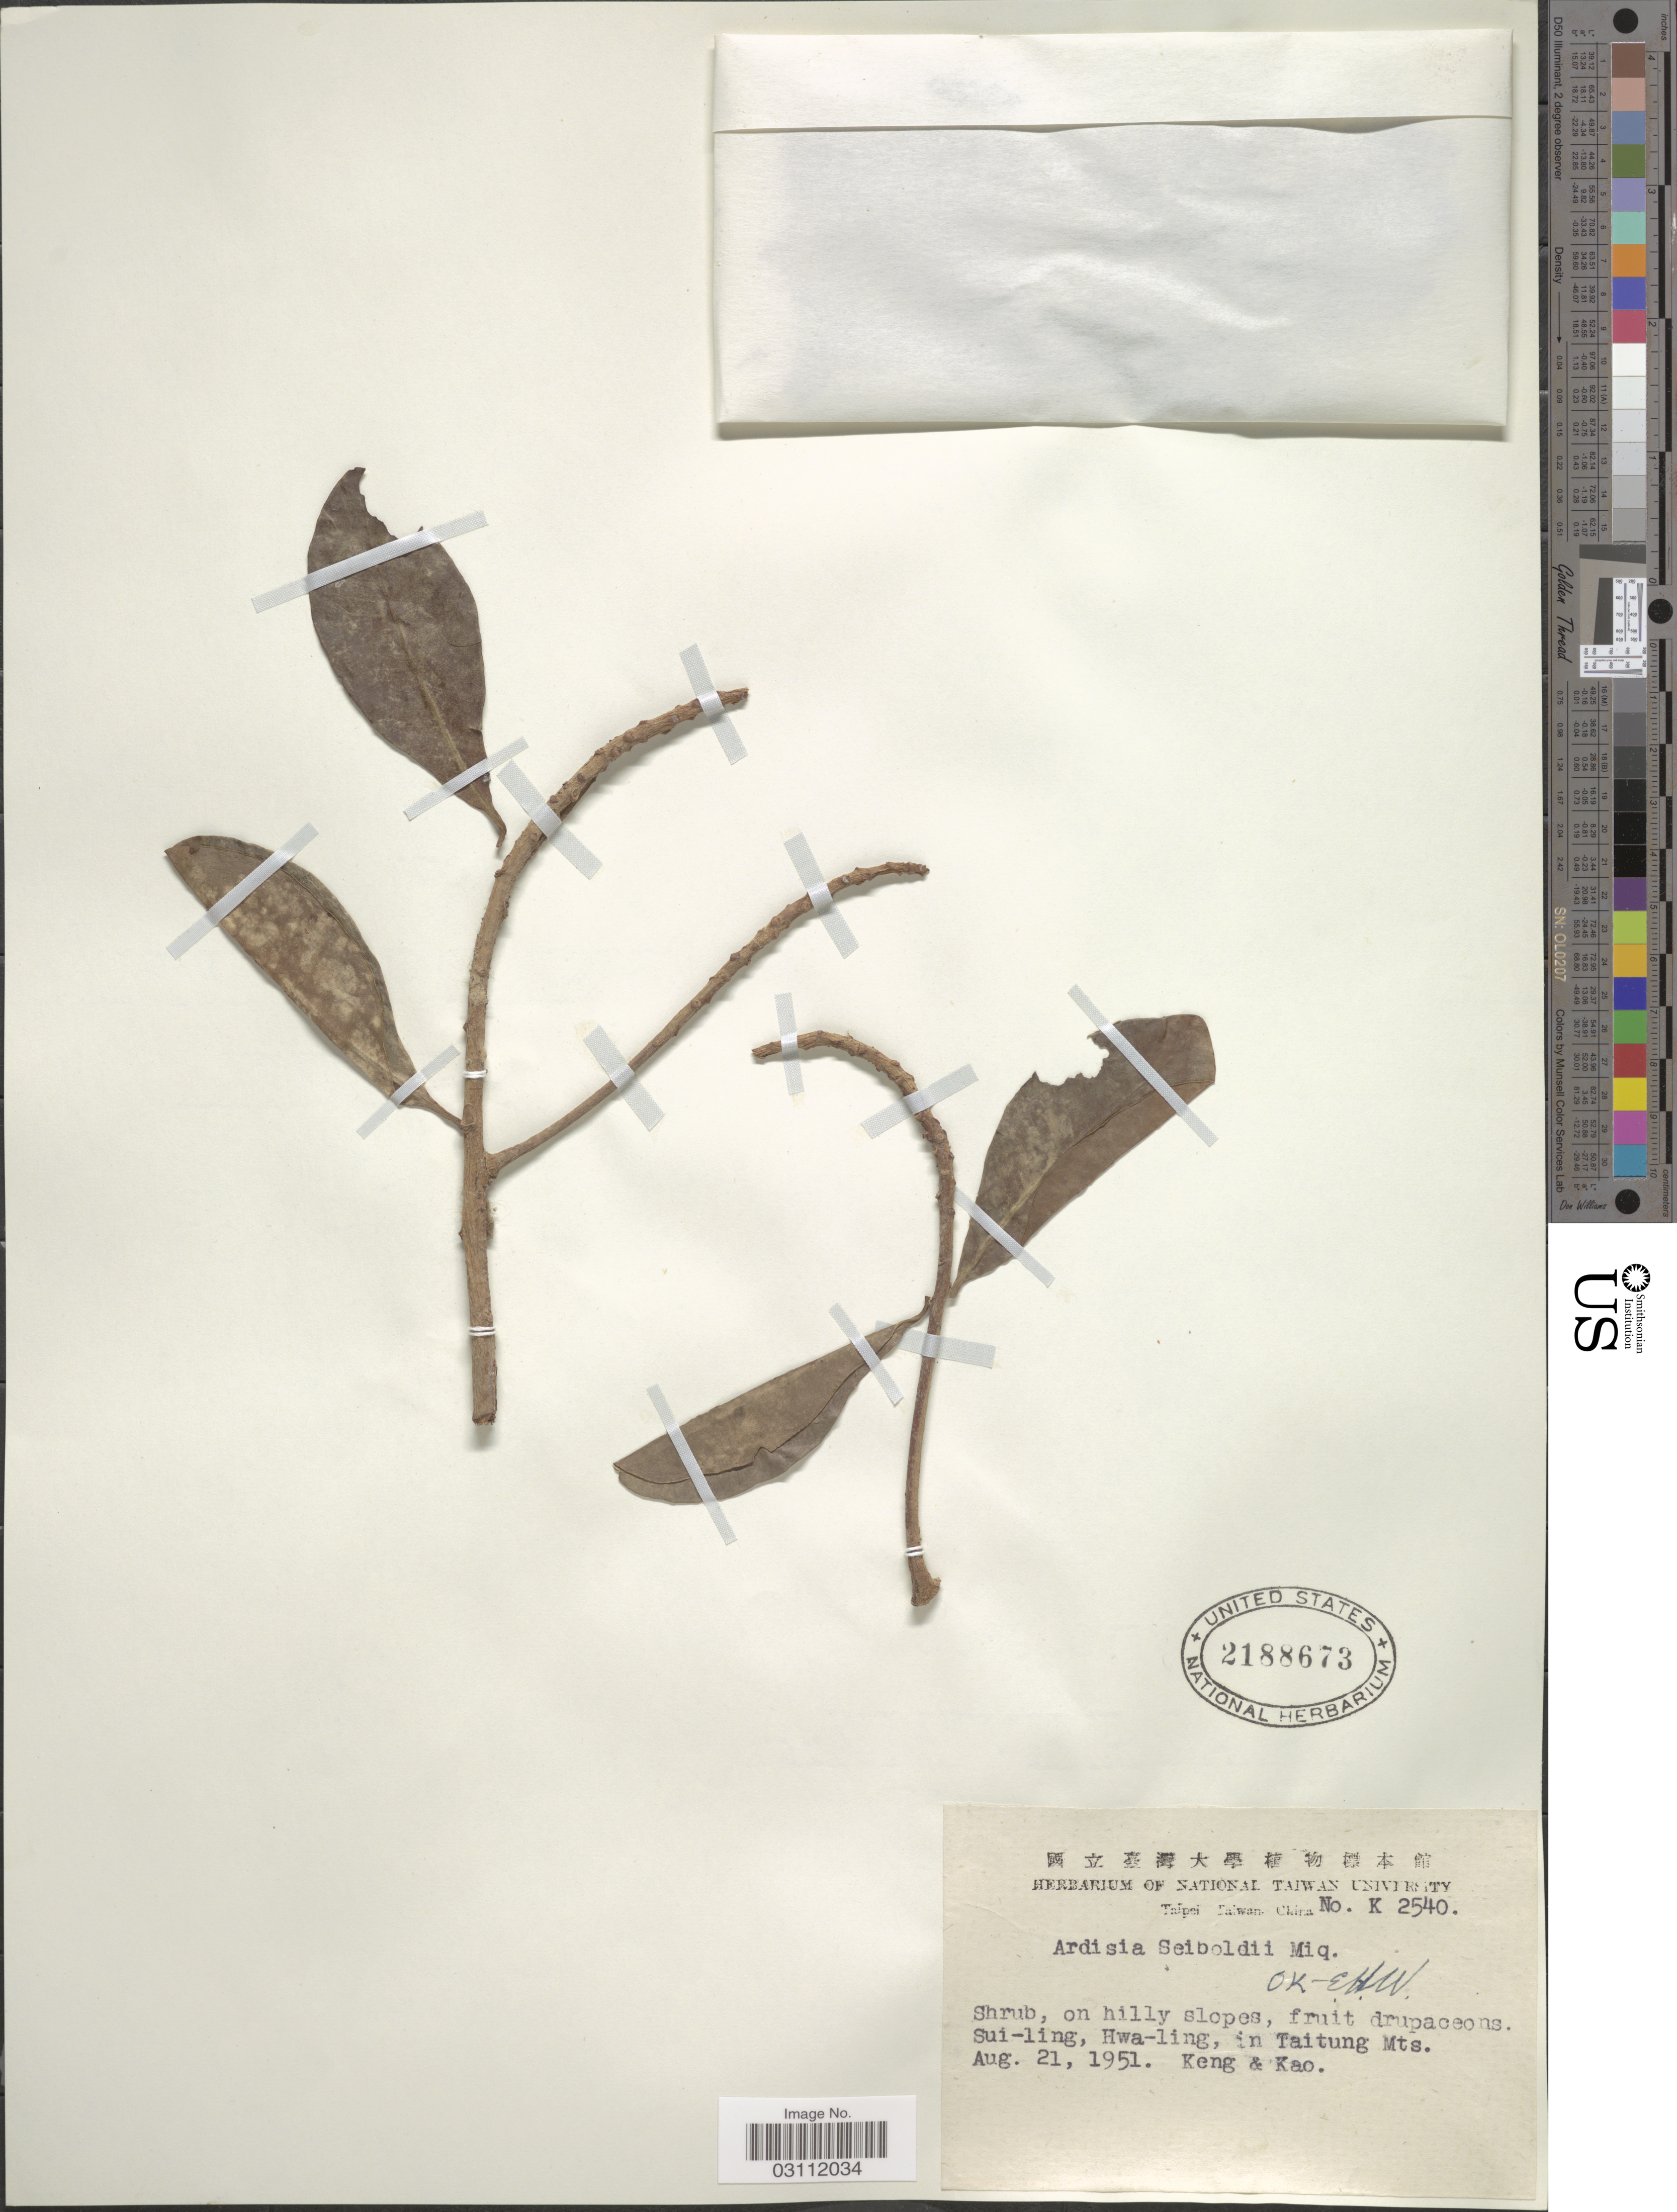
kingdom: Plantae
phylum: Tracheophyta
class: Magnoliopsida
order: Ericales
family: Primulaceae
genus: Ardisia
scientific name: Ardisia sieboldii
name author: Miq.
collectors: -- Keng & -. Kao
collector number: K 2540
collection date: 1951-08-21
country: Taiwan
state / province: Taitung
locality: Sui-ling, Hwa-ling, in Taitung Mts.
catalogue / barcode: US 2188673